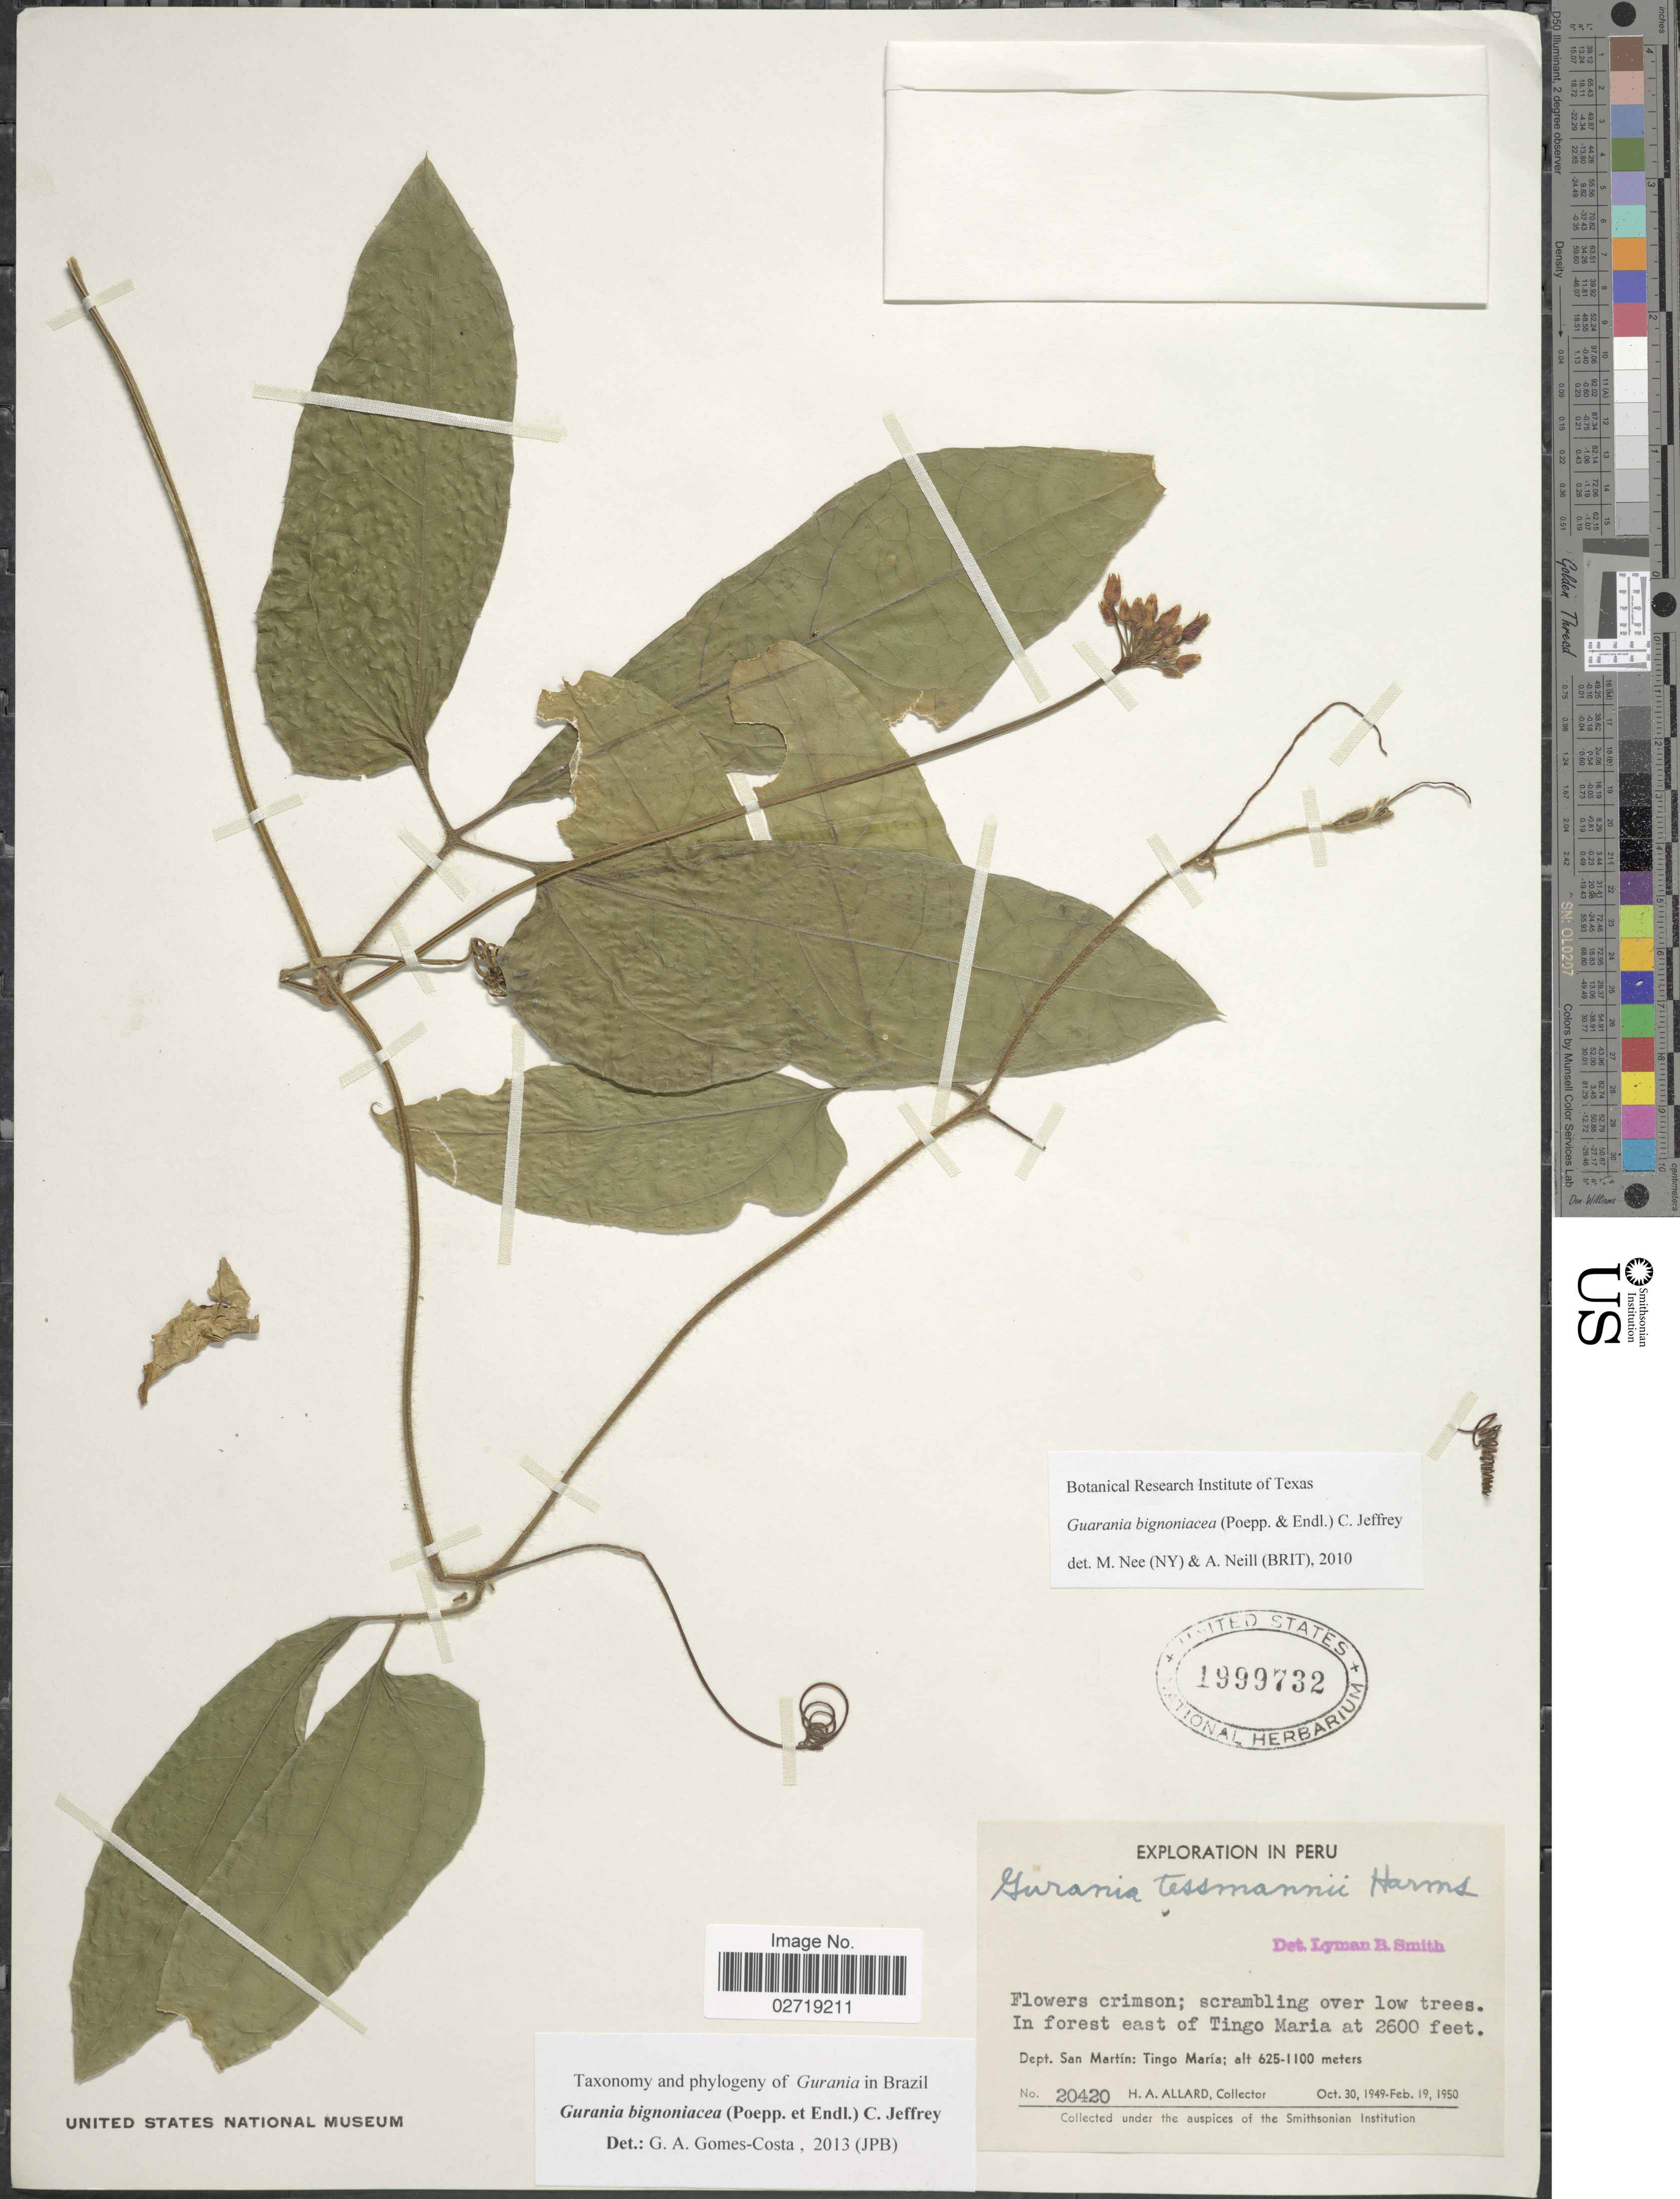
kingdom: Plantae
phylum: Tracheophyta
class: Magnoliopsida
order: Cucurbitales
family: Cucurbitaceae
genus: Gurania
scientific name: Gurania bignoniacea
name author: (Poepp. & Endl.) C. Jeffrey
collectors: H. A. Allard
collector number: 20420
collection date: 1949-10-30/1950-02-19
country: Peru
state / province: San Martín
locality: East of Tingo Maria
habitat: in forest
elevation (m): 625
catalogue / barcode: US 1999732